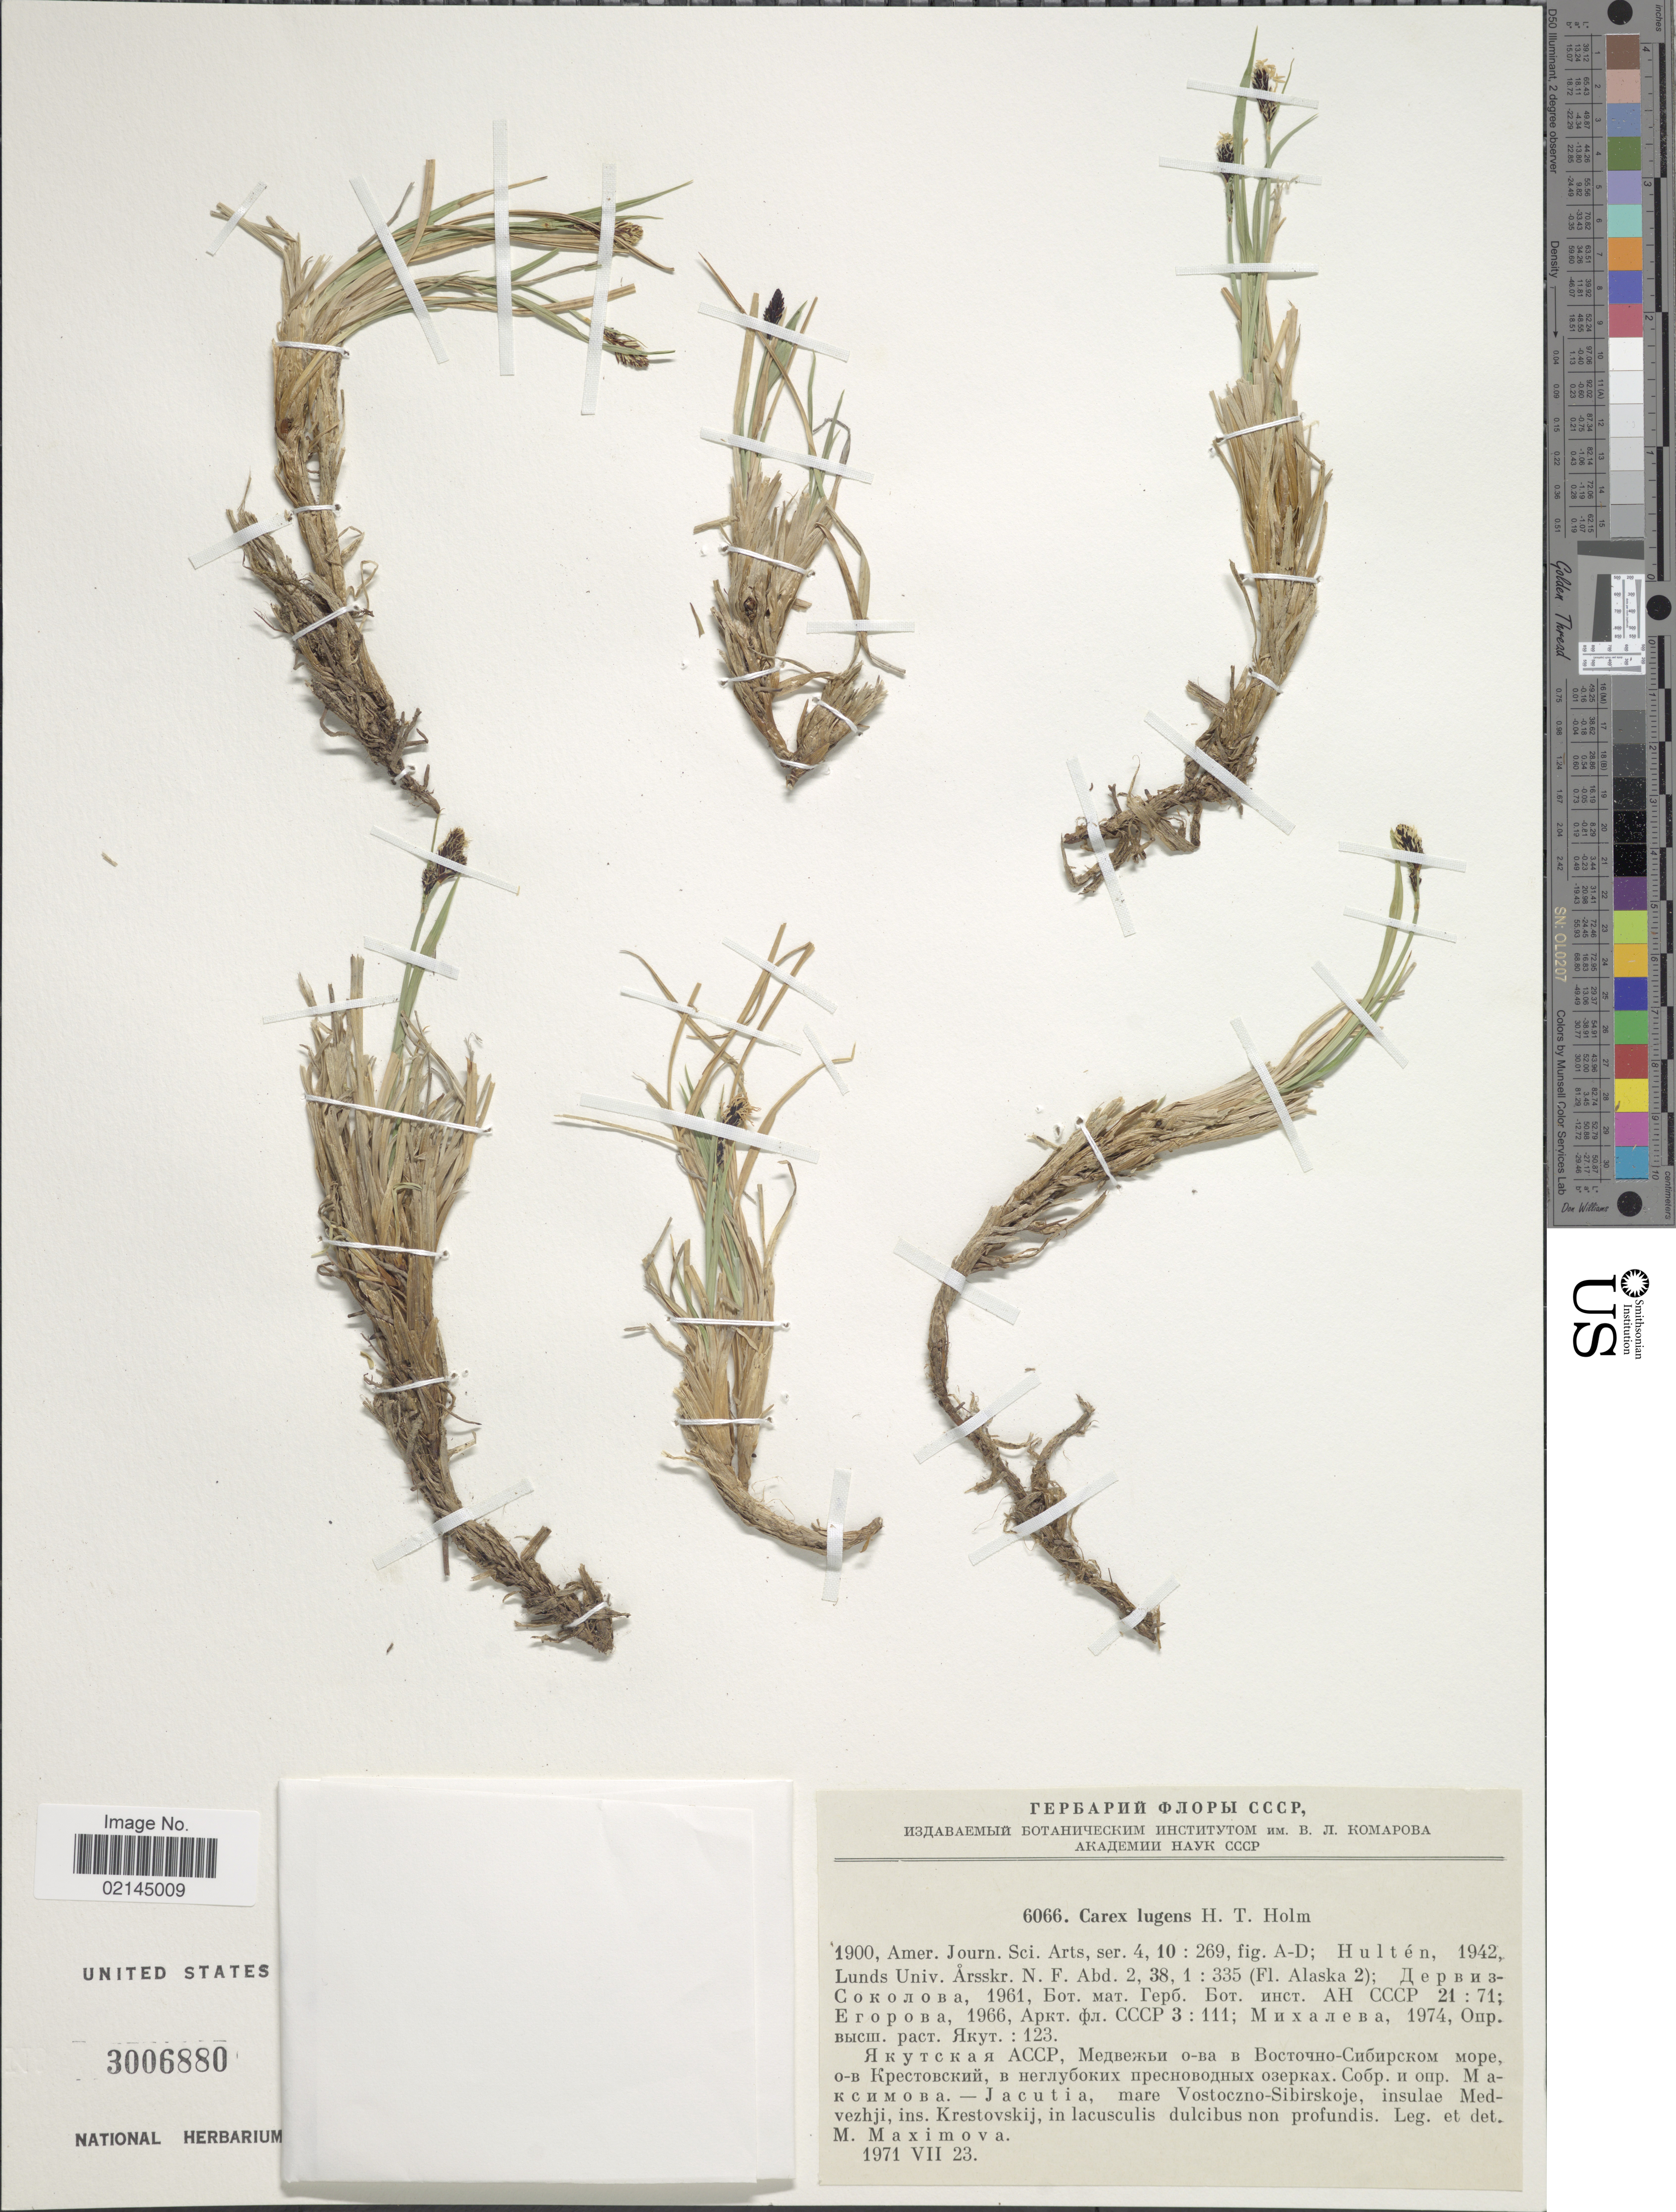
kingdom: Plantae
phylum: Tracheophyta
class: Liliopsida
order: Poales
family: Cyperaceae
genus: Carex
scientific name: Carex bigelowii subsp. lugens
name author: (Holm) T.V. Egorova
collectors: M. Maximova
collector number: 6066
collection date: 1971-07-23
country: Russian Federation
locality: Jacutia, mare Vostoczno-Sibirskoje, insulae Medvezhji, inst. Krestovskij, in lacusculis dulcibus non profundis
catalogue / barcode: US 3006880